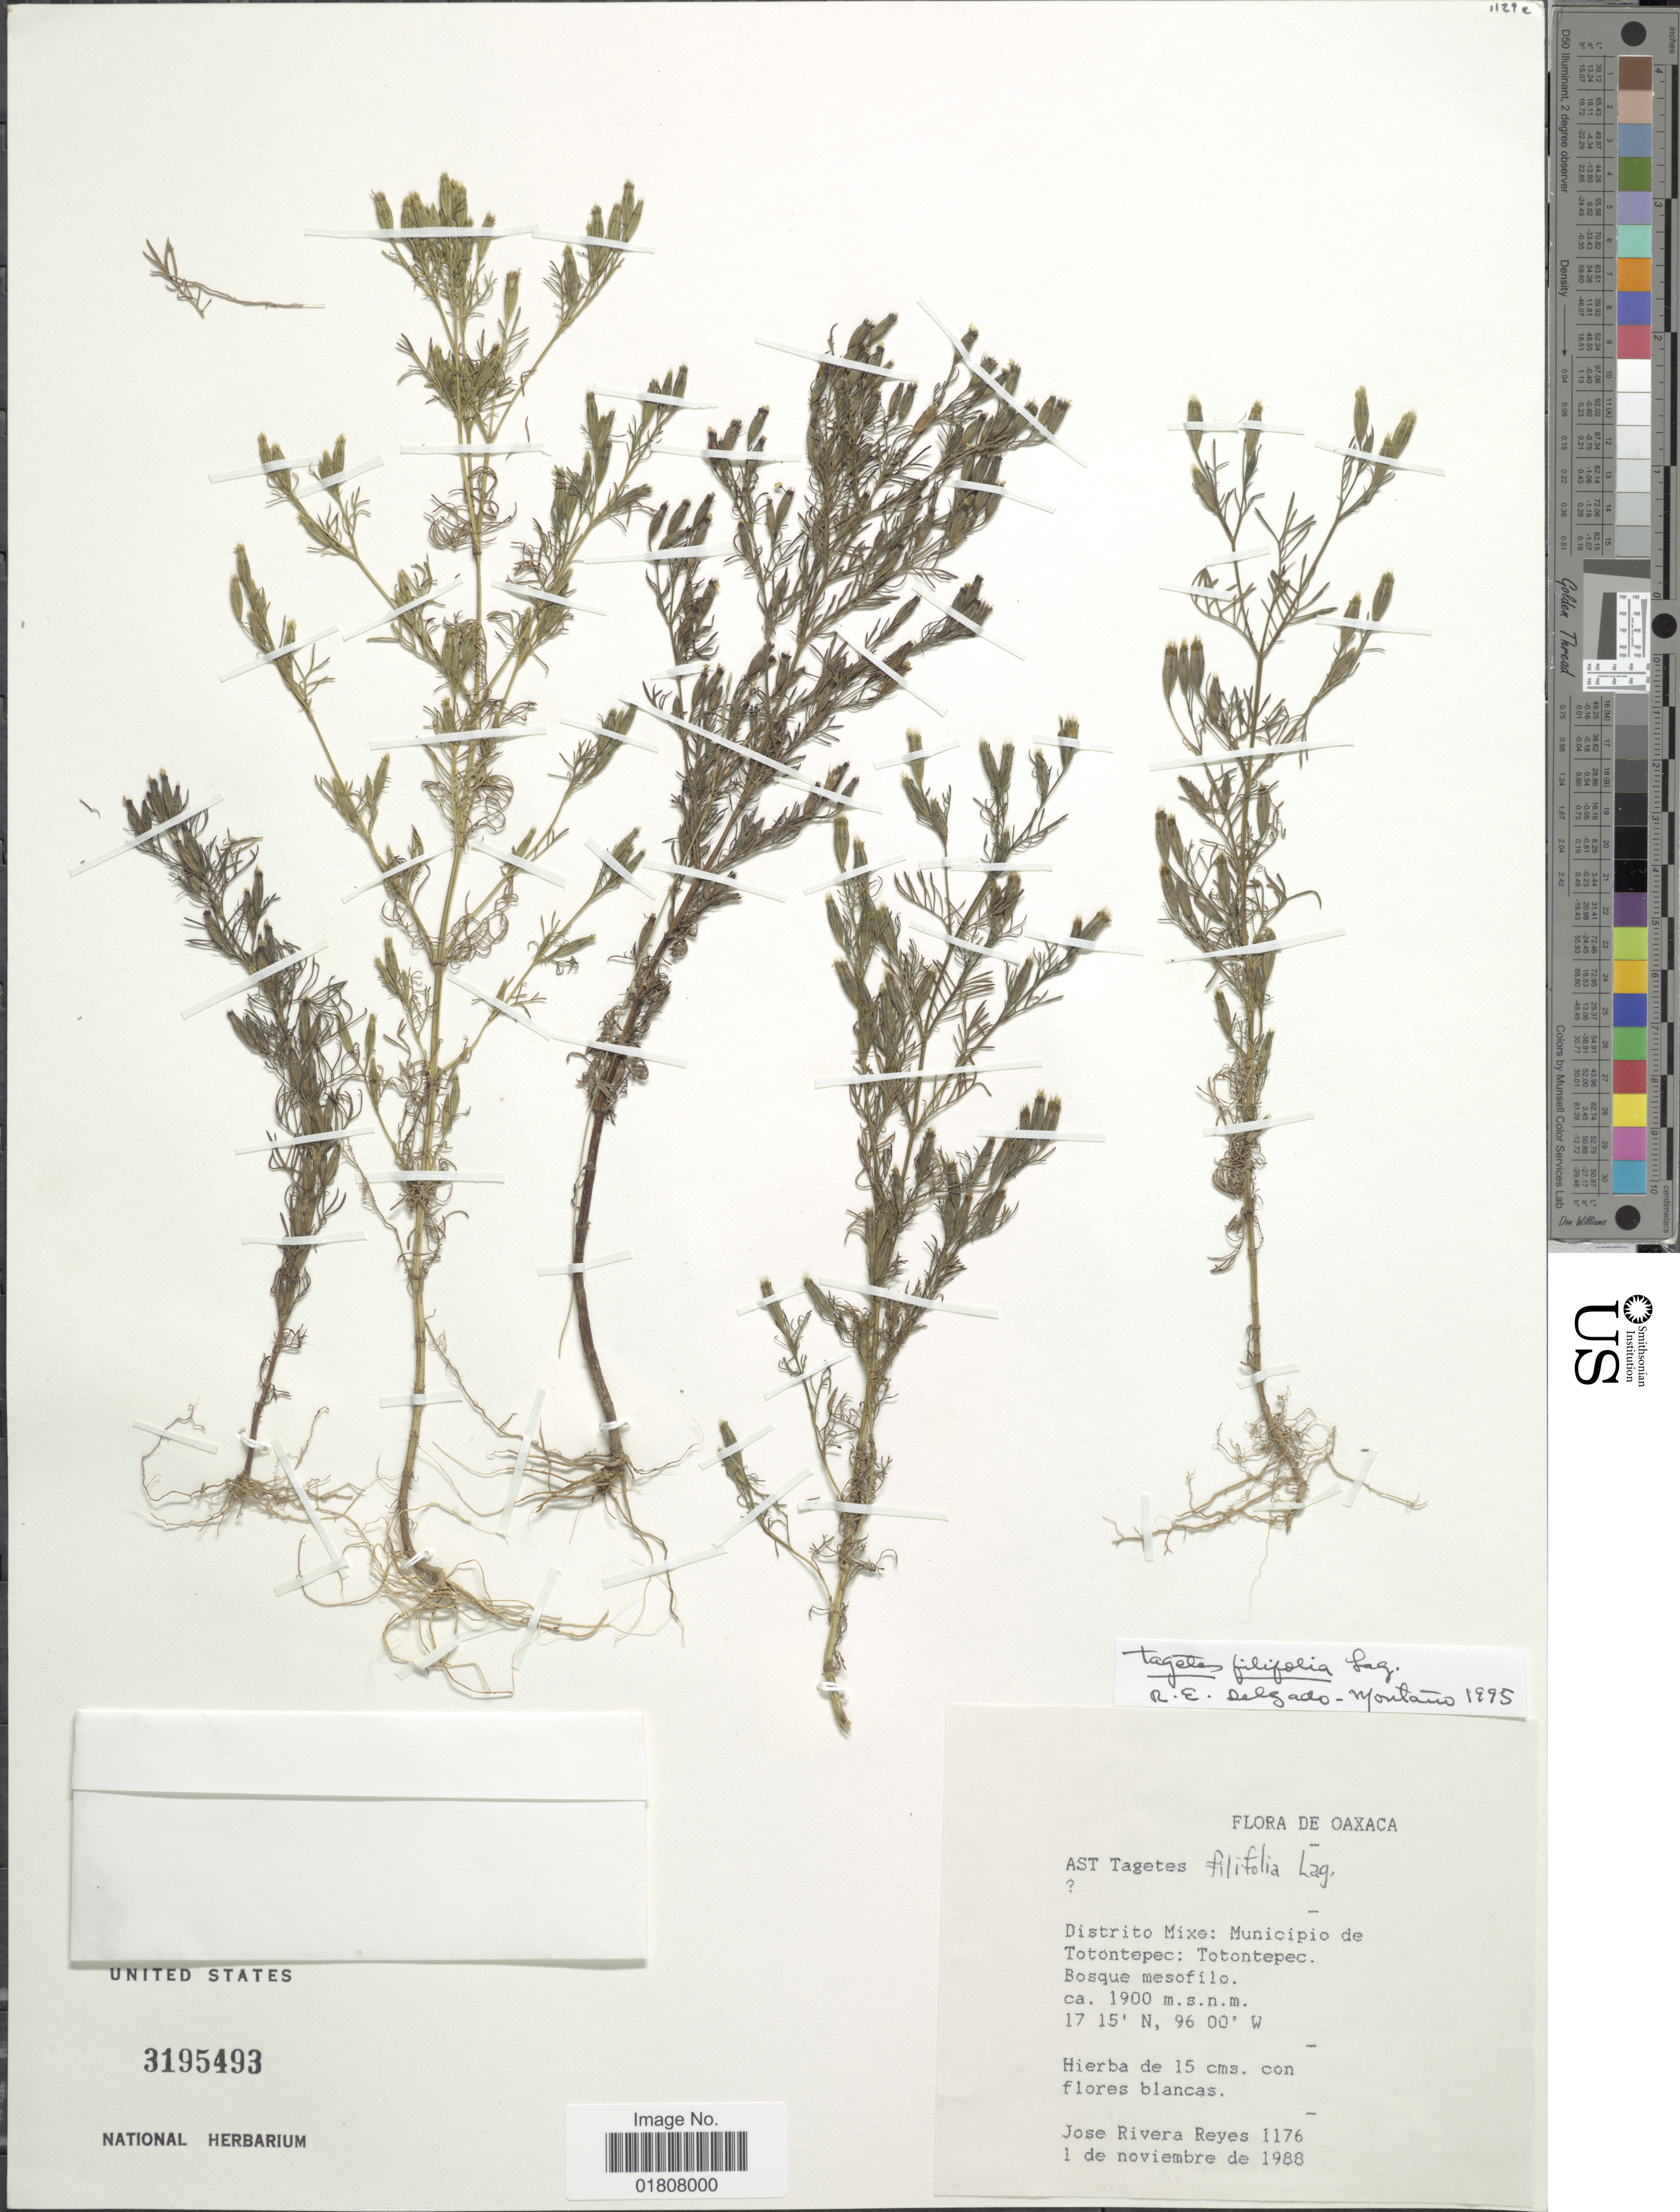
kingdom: Plantae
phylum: Tracheophyta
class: Magnoliopsida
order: Asterales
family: Asteraceae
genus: Tagetes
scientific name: Tagetes filifolia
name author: Lag.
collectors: J. Reyes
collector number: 1176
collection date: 1988-11-01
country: Mexico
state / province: Oaxaca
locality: Distrito Mixe, Municipio de Totontepec, Totontepec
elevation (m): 1900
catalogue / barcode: US 3195493